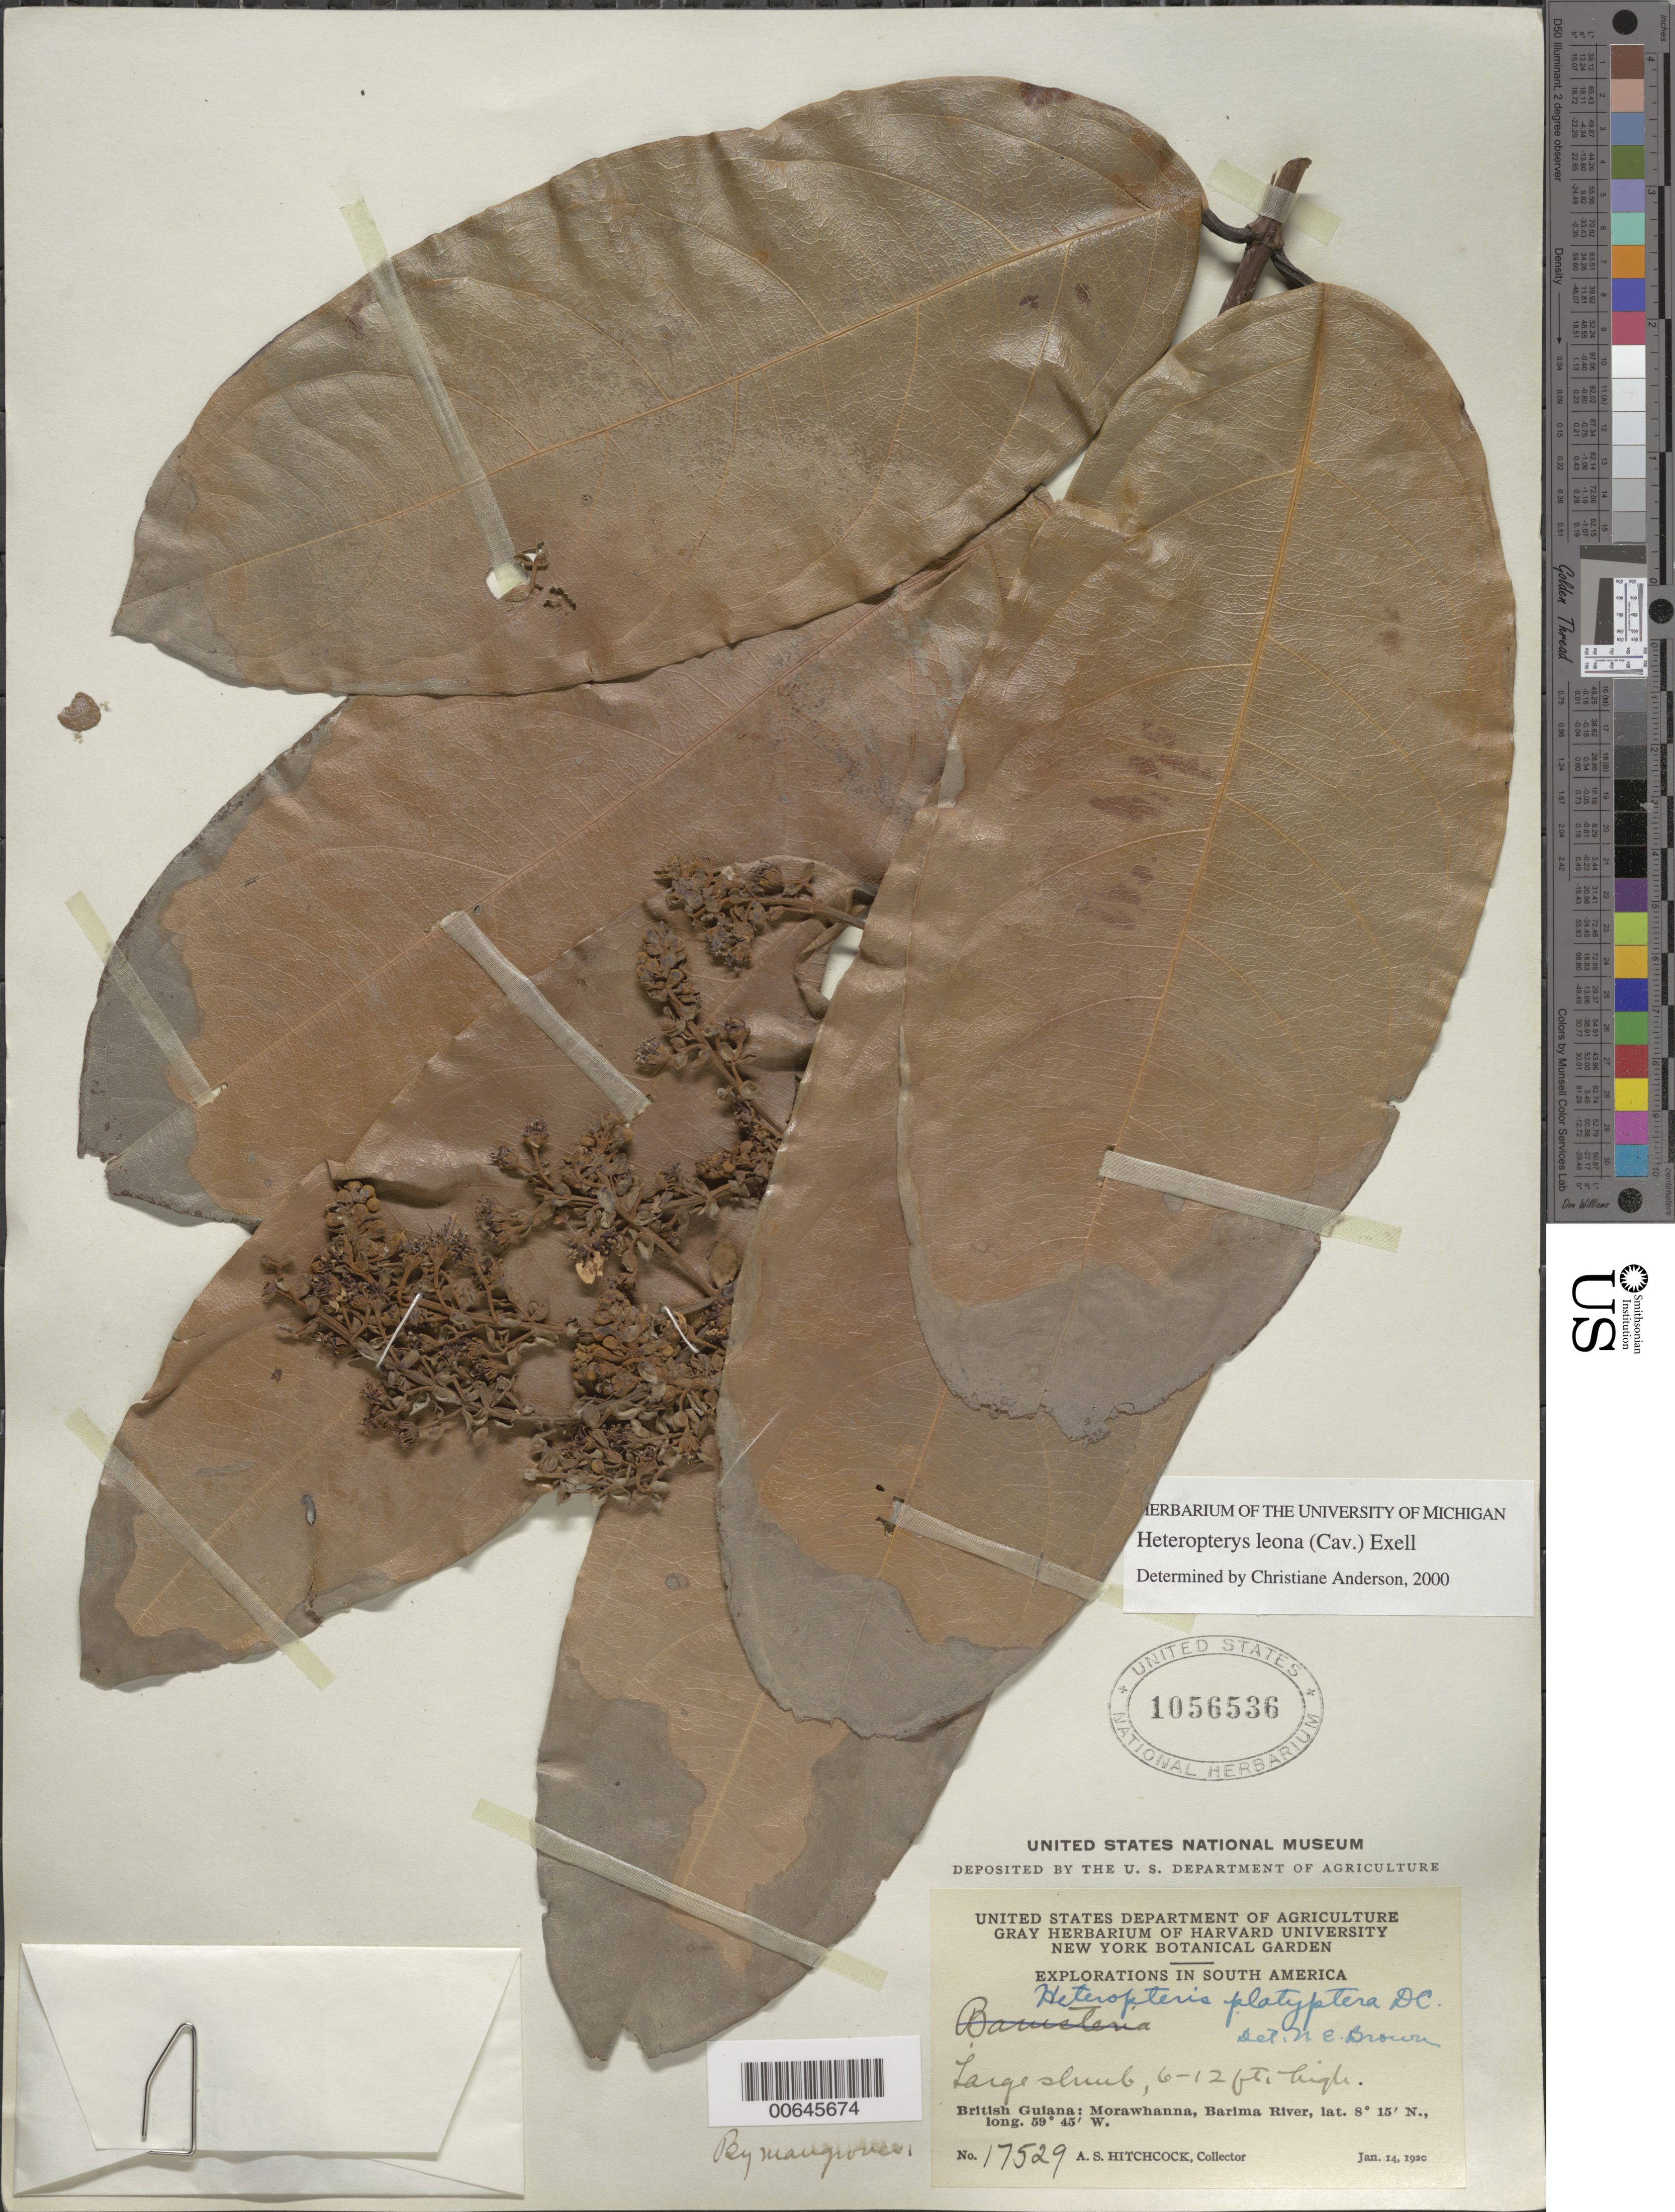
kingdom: Plantae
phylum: Tracheophyta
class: Magnoliopsida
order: Malpighiales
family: Malpighiaceae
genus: Heteropterys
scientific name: Heteropterys leona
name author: (Cav.) Exell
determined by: Anderson, C.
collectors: A. S. Hitchcock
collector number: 17529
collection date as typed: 14-Jan-20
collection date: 1920-01-14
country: Guyana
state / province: Barima-Waini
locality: Morawhanna, vic., Barima R.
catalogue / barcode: US 1056536